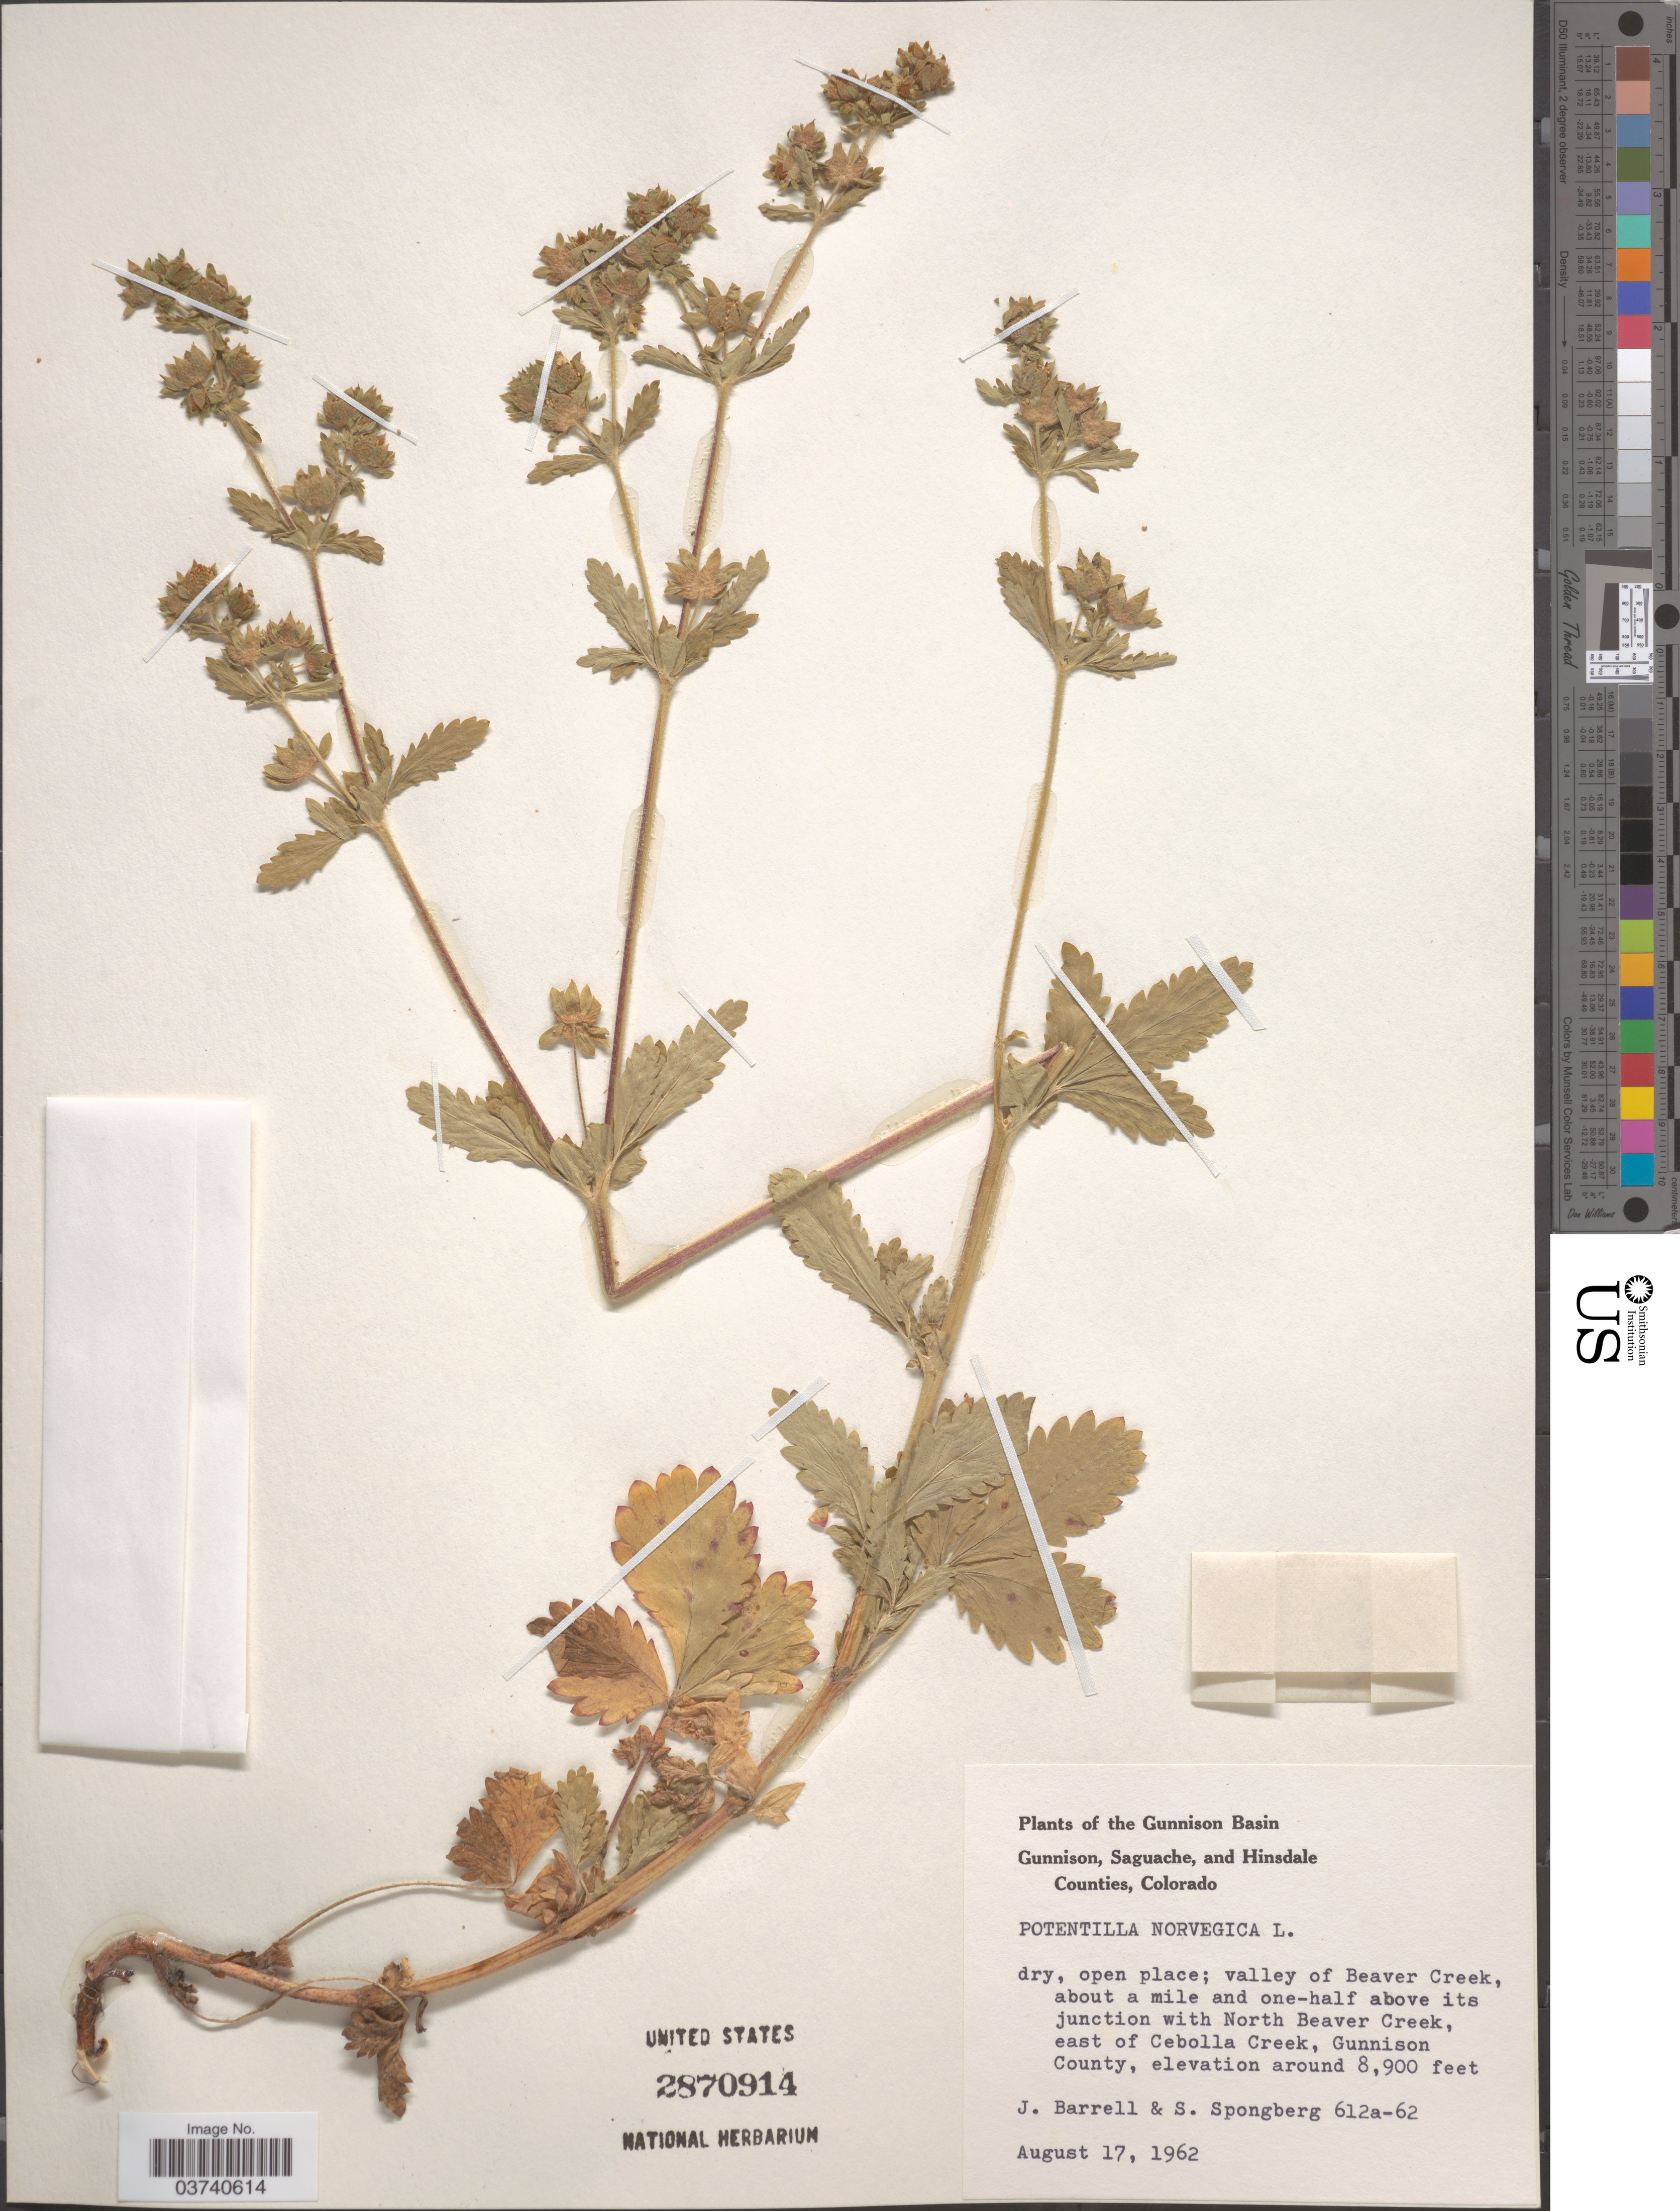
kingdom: Plantae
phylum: Tracheophyta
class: Magnoliopsida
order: Rosales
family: Rosaceae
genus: Potentilla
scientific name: Potentilla norvegica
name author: L.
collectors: J. Barrell & S. A.Spongberg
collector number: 612a-62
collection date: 1962-08-17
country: United States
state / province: Colorado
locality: The Gunnison Basin. Valley of Beaver Creek, about a mile and one-half above its junction with North Beaver Creek, east of Cebolla Creek, Gunnison County.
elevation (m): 2713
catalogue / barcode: US 2870914